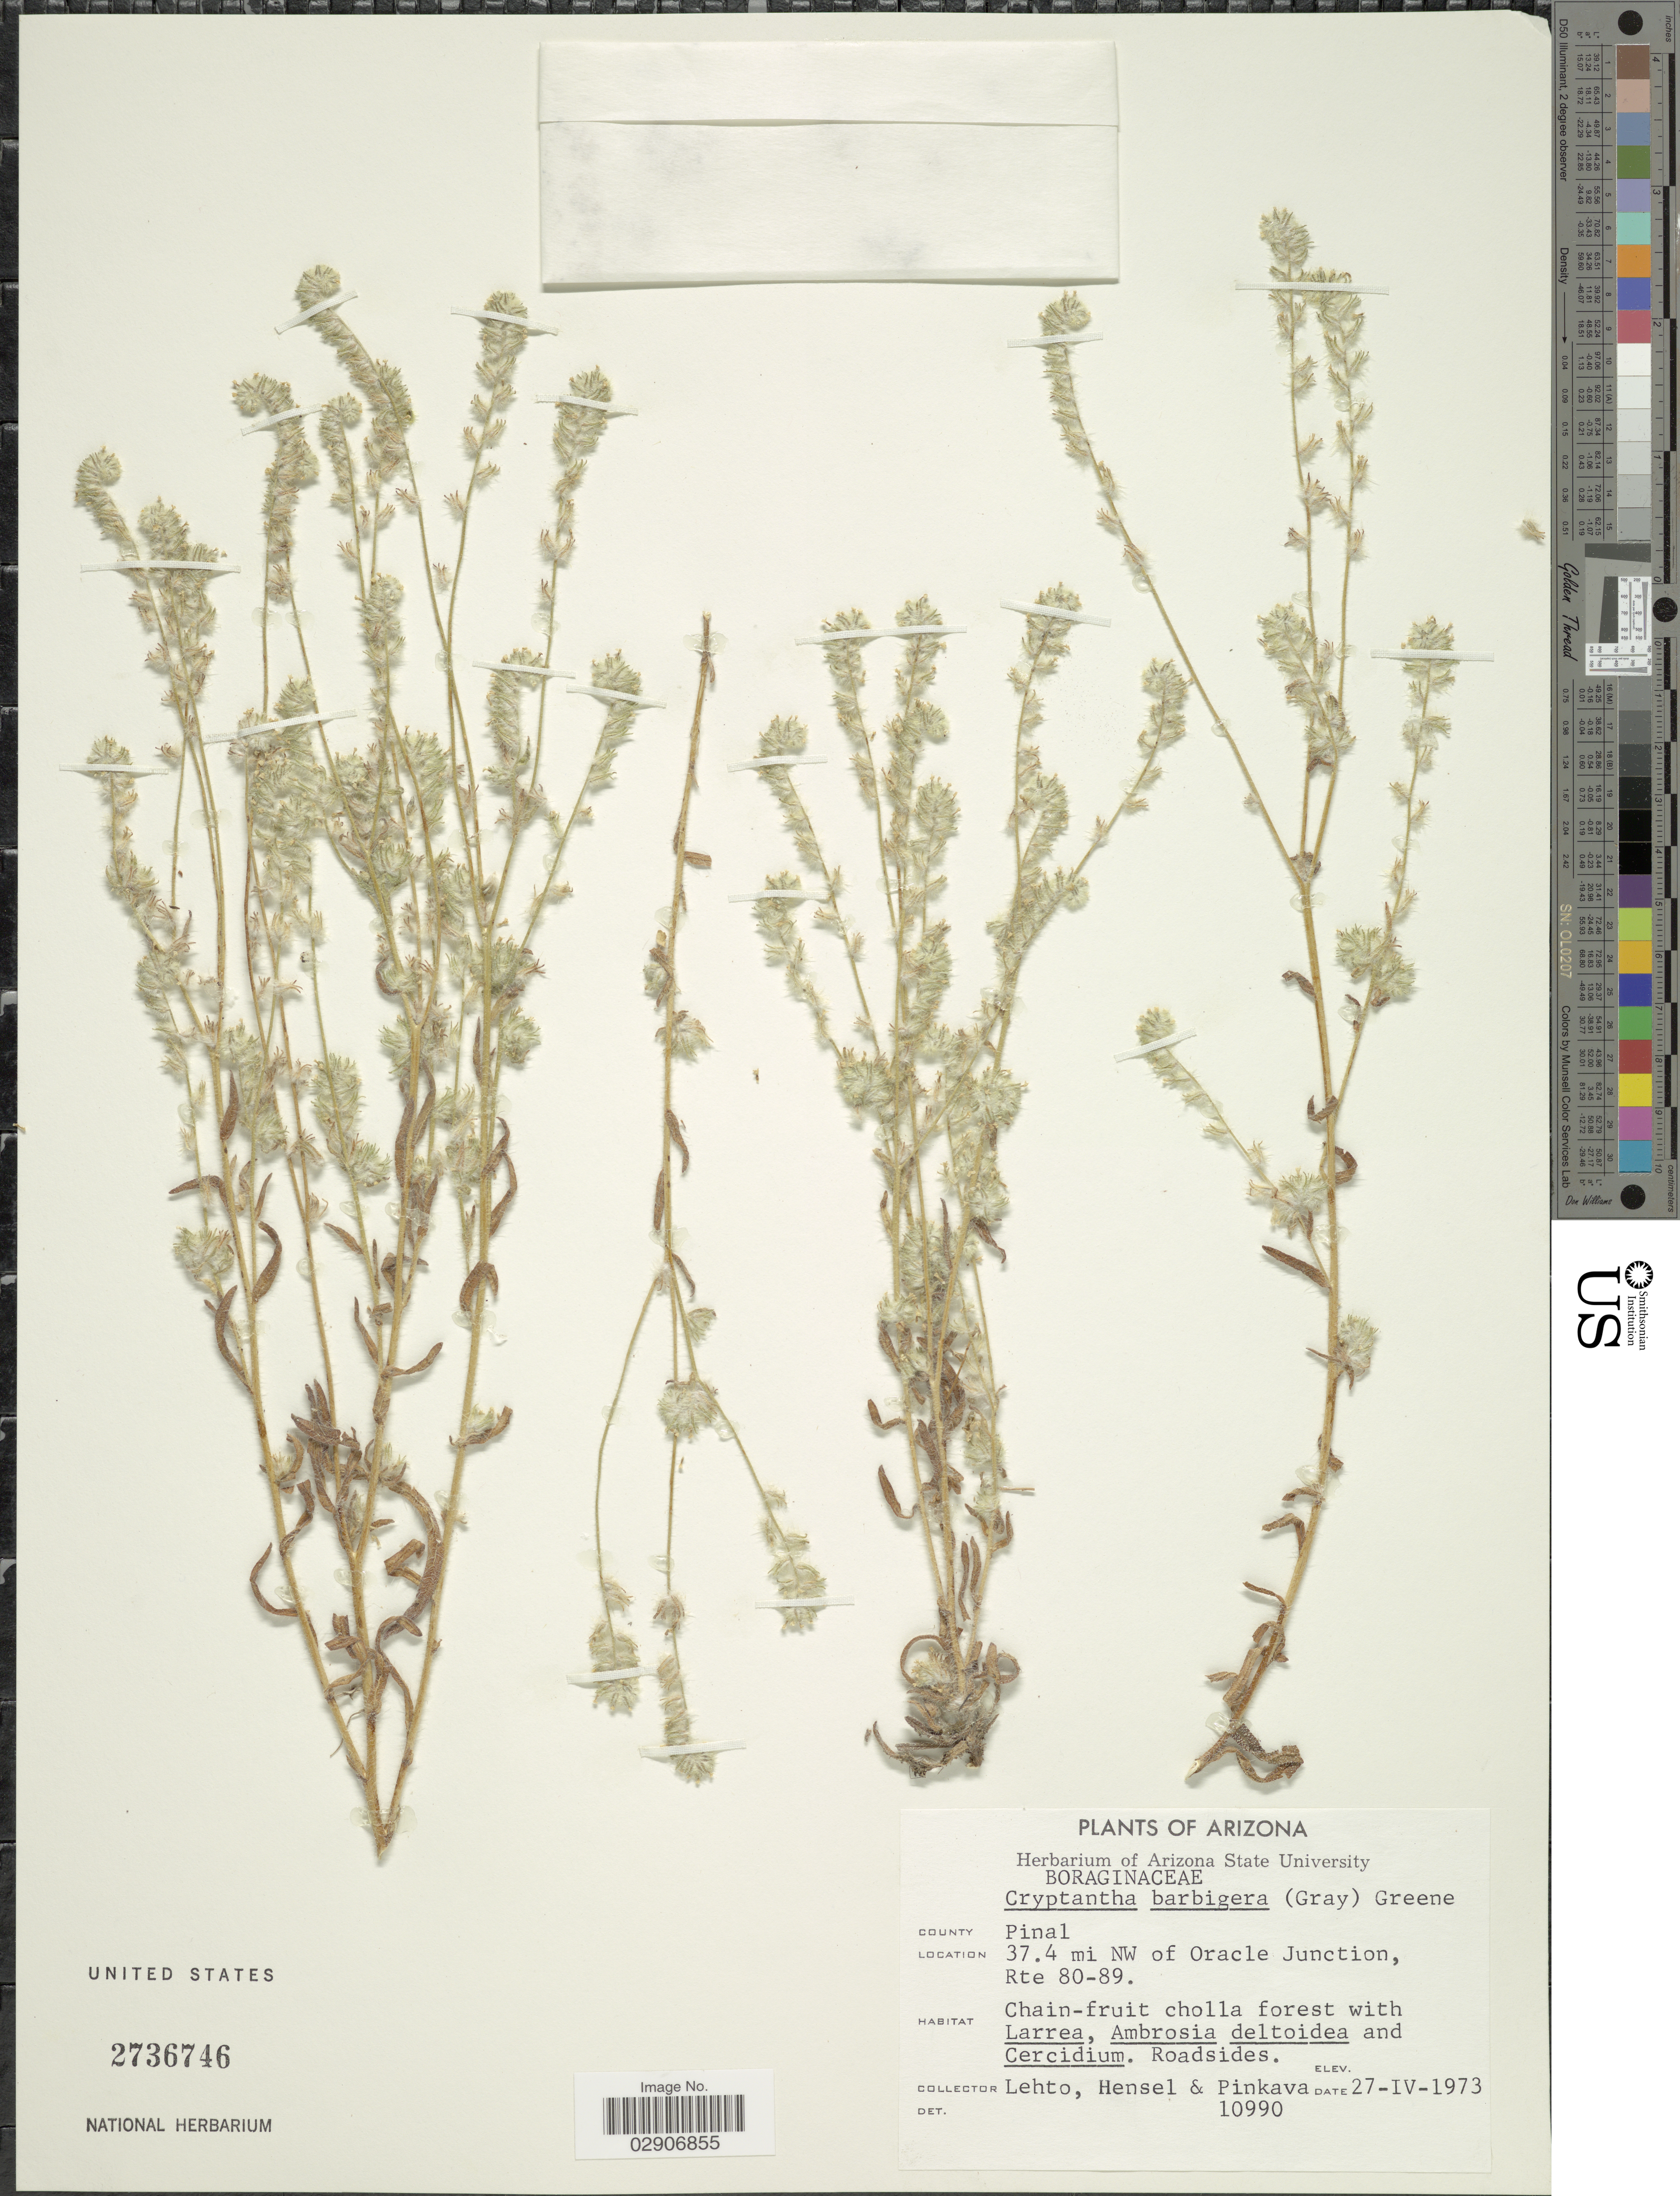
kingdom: Plantae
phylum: Tracheophyta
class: Magnoliopsida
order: Boraginales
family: Boraginaceae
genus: Cryptantha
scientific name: Cryptantha barbigera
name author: (A. Gray) Greene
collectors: -. Lehto, -. Hensel & -. Pinkava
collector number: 10990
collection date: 1973-04-27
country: United States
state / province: Arizona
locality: County Pinal. 37.4 mi NW of Oracle Junction, Rte 80-89.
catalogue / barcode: US 2736746